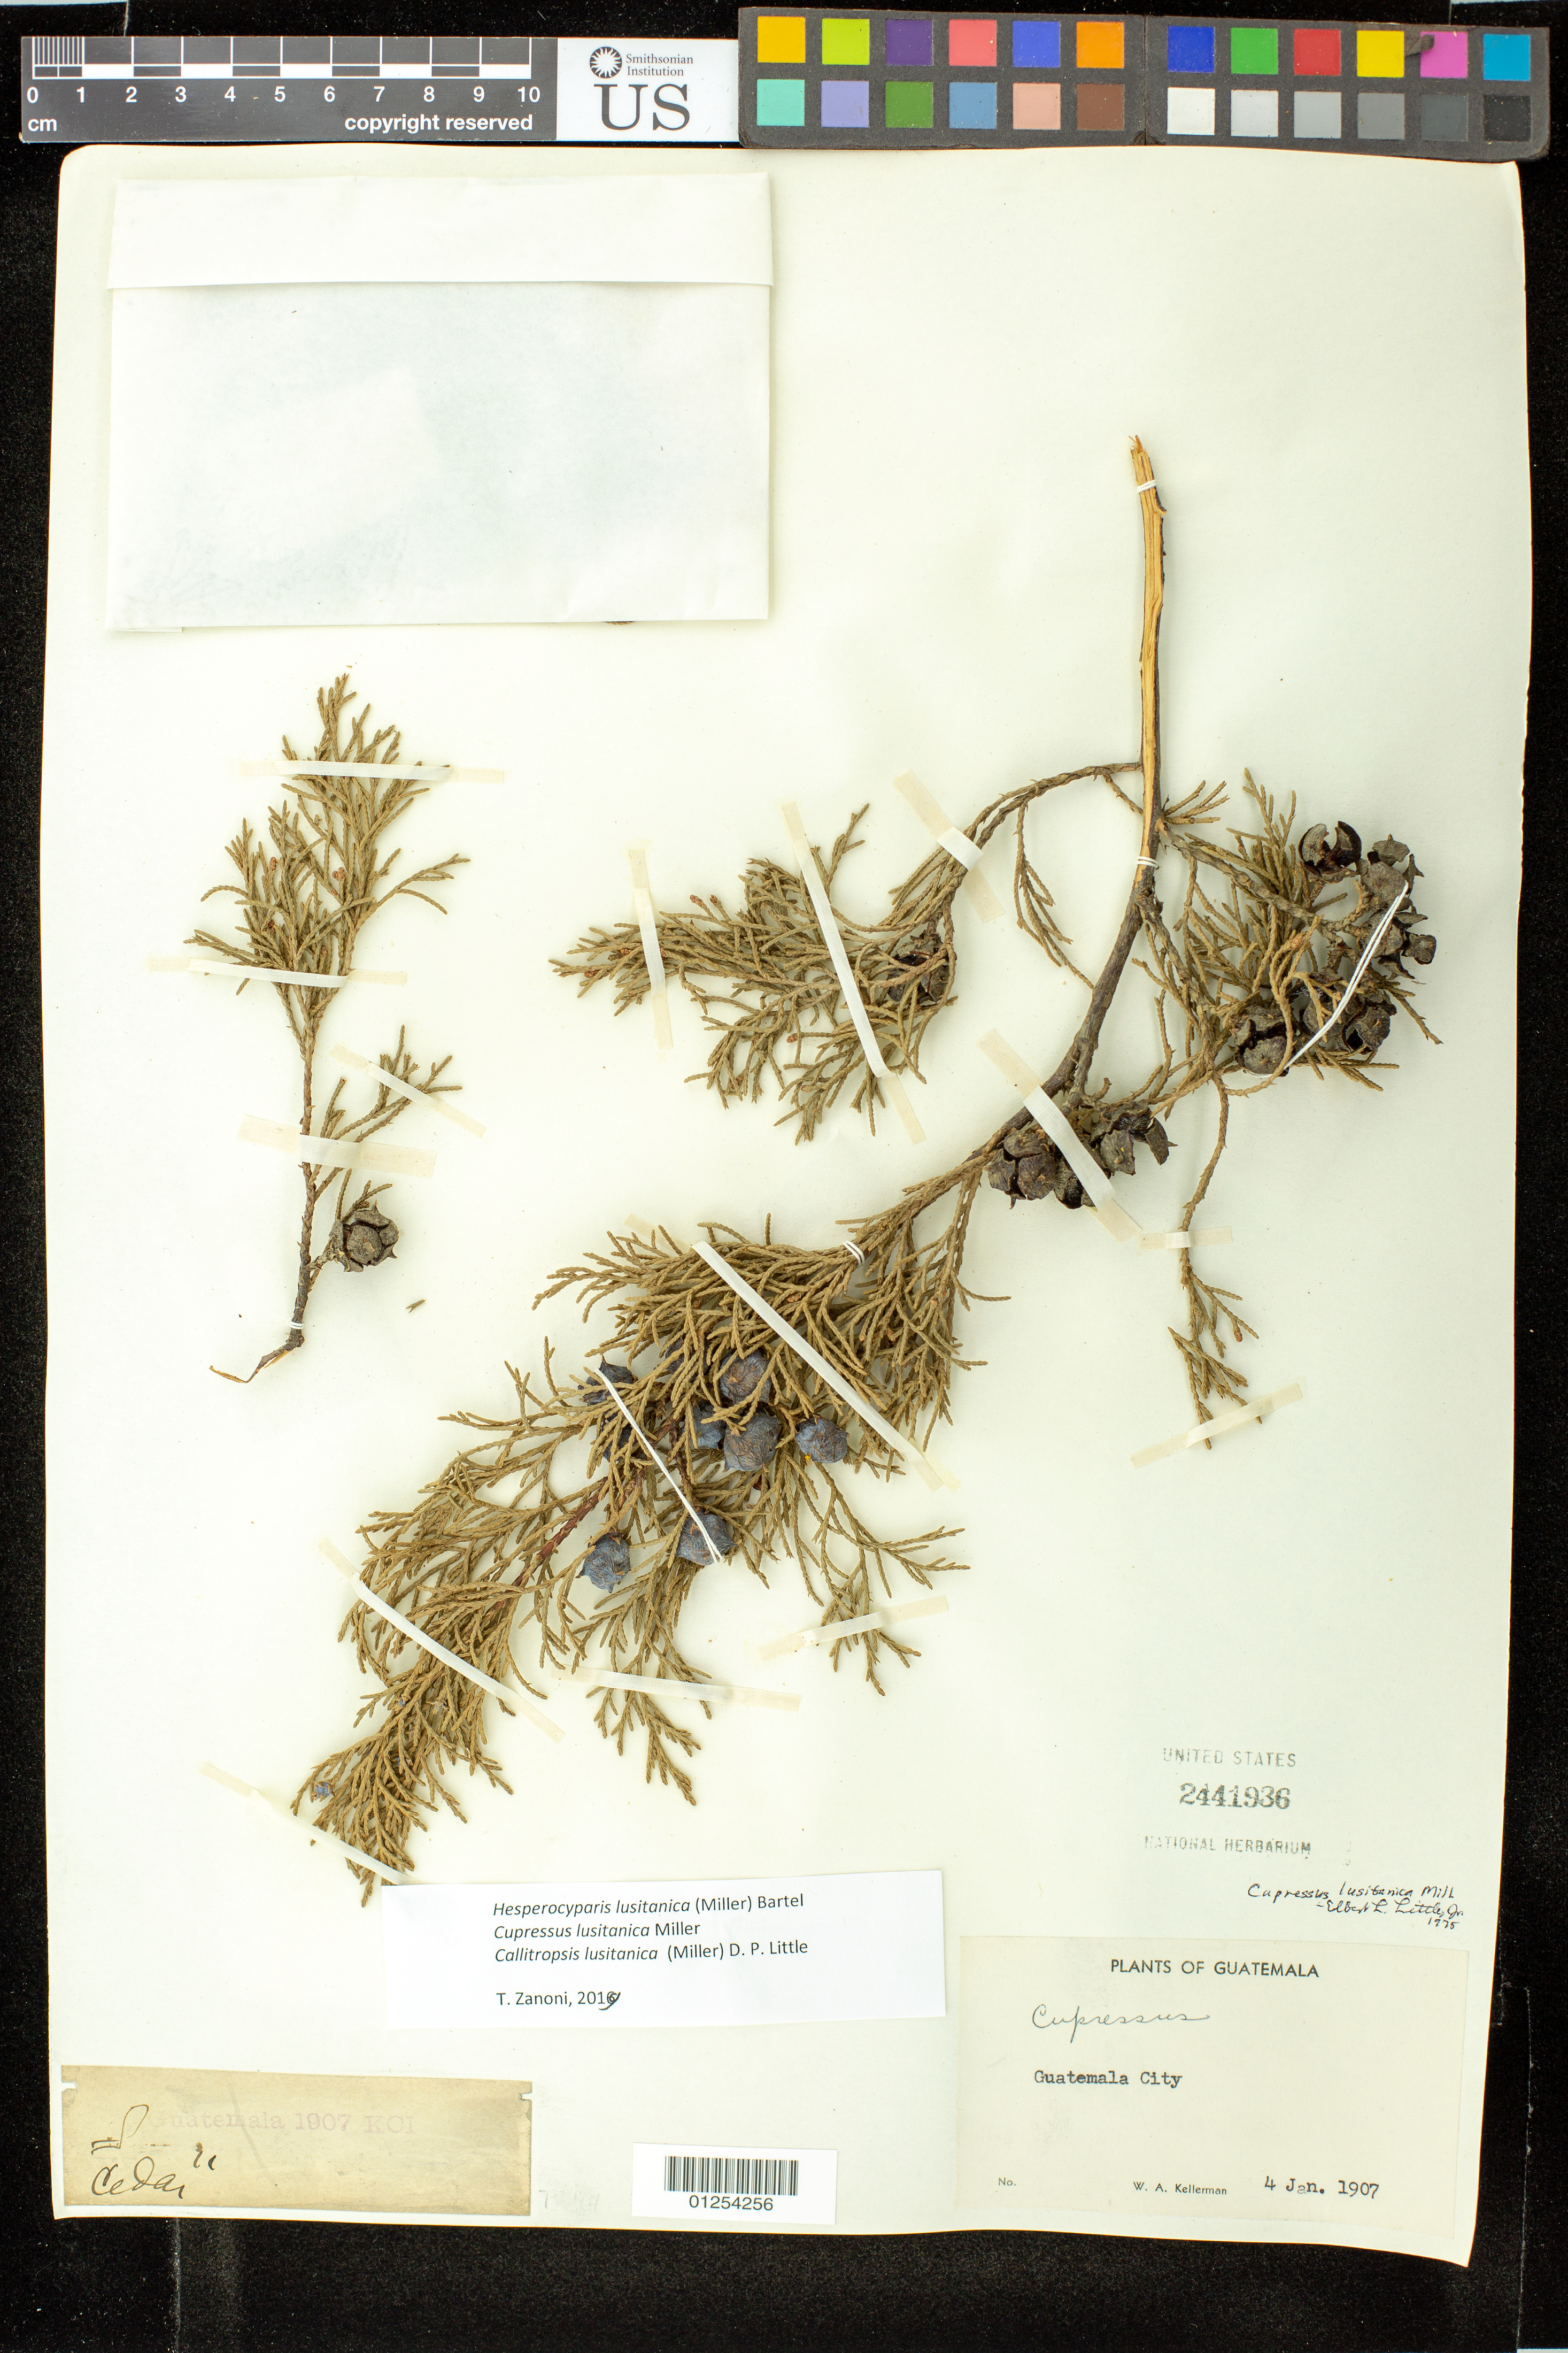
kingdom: Plantae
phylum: Tracheophyta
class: Pinopsida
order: Pinales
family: Cupressaceae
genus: Hesperocyparis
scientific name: Hesperocyparis lusitanica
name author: (Miller) Bartel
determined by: Zanoni, T. A., (NY), New York Botanical Garden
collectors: W. Kellerman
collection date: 1907-01-04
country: Guatemala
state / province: Guatemala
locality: Depart. Guatemala. Guatemala City.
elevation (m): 1465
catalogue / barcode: US 2441936